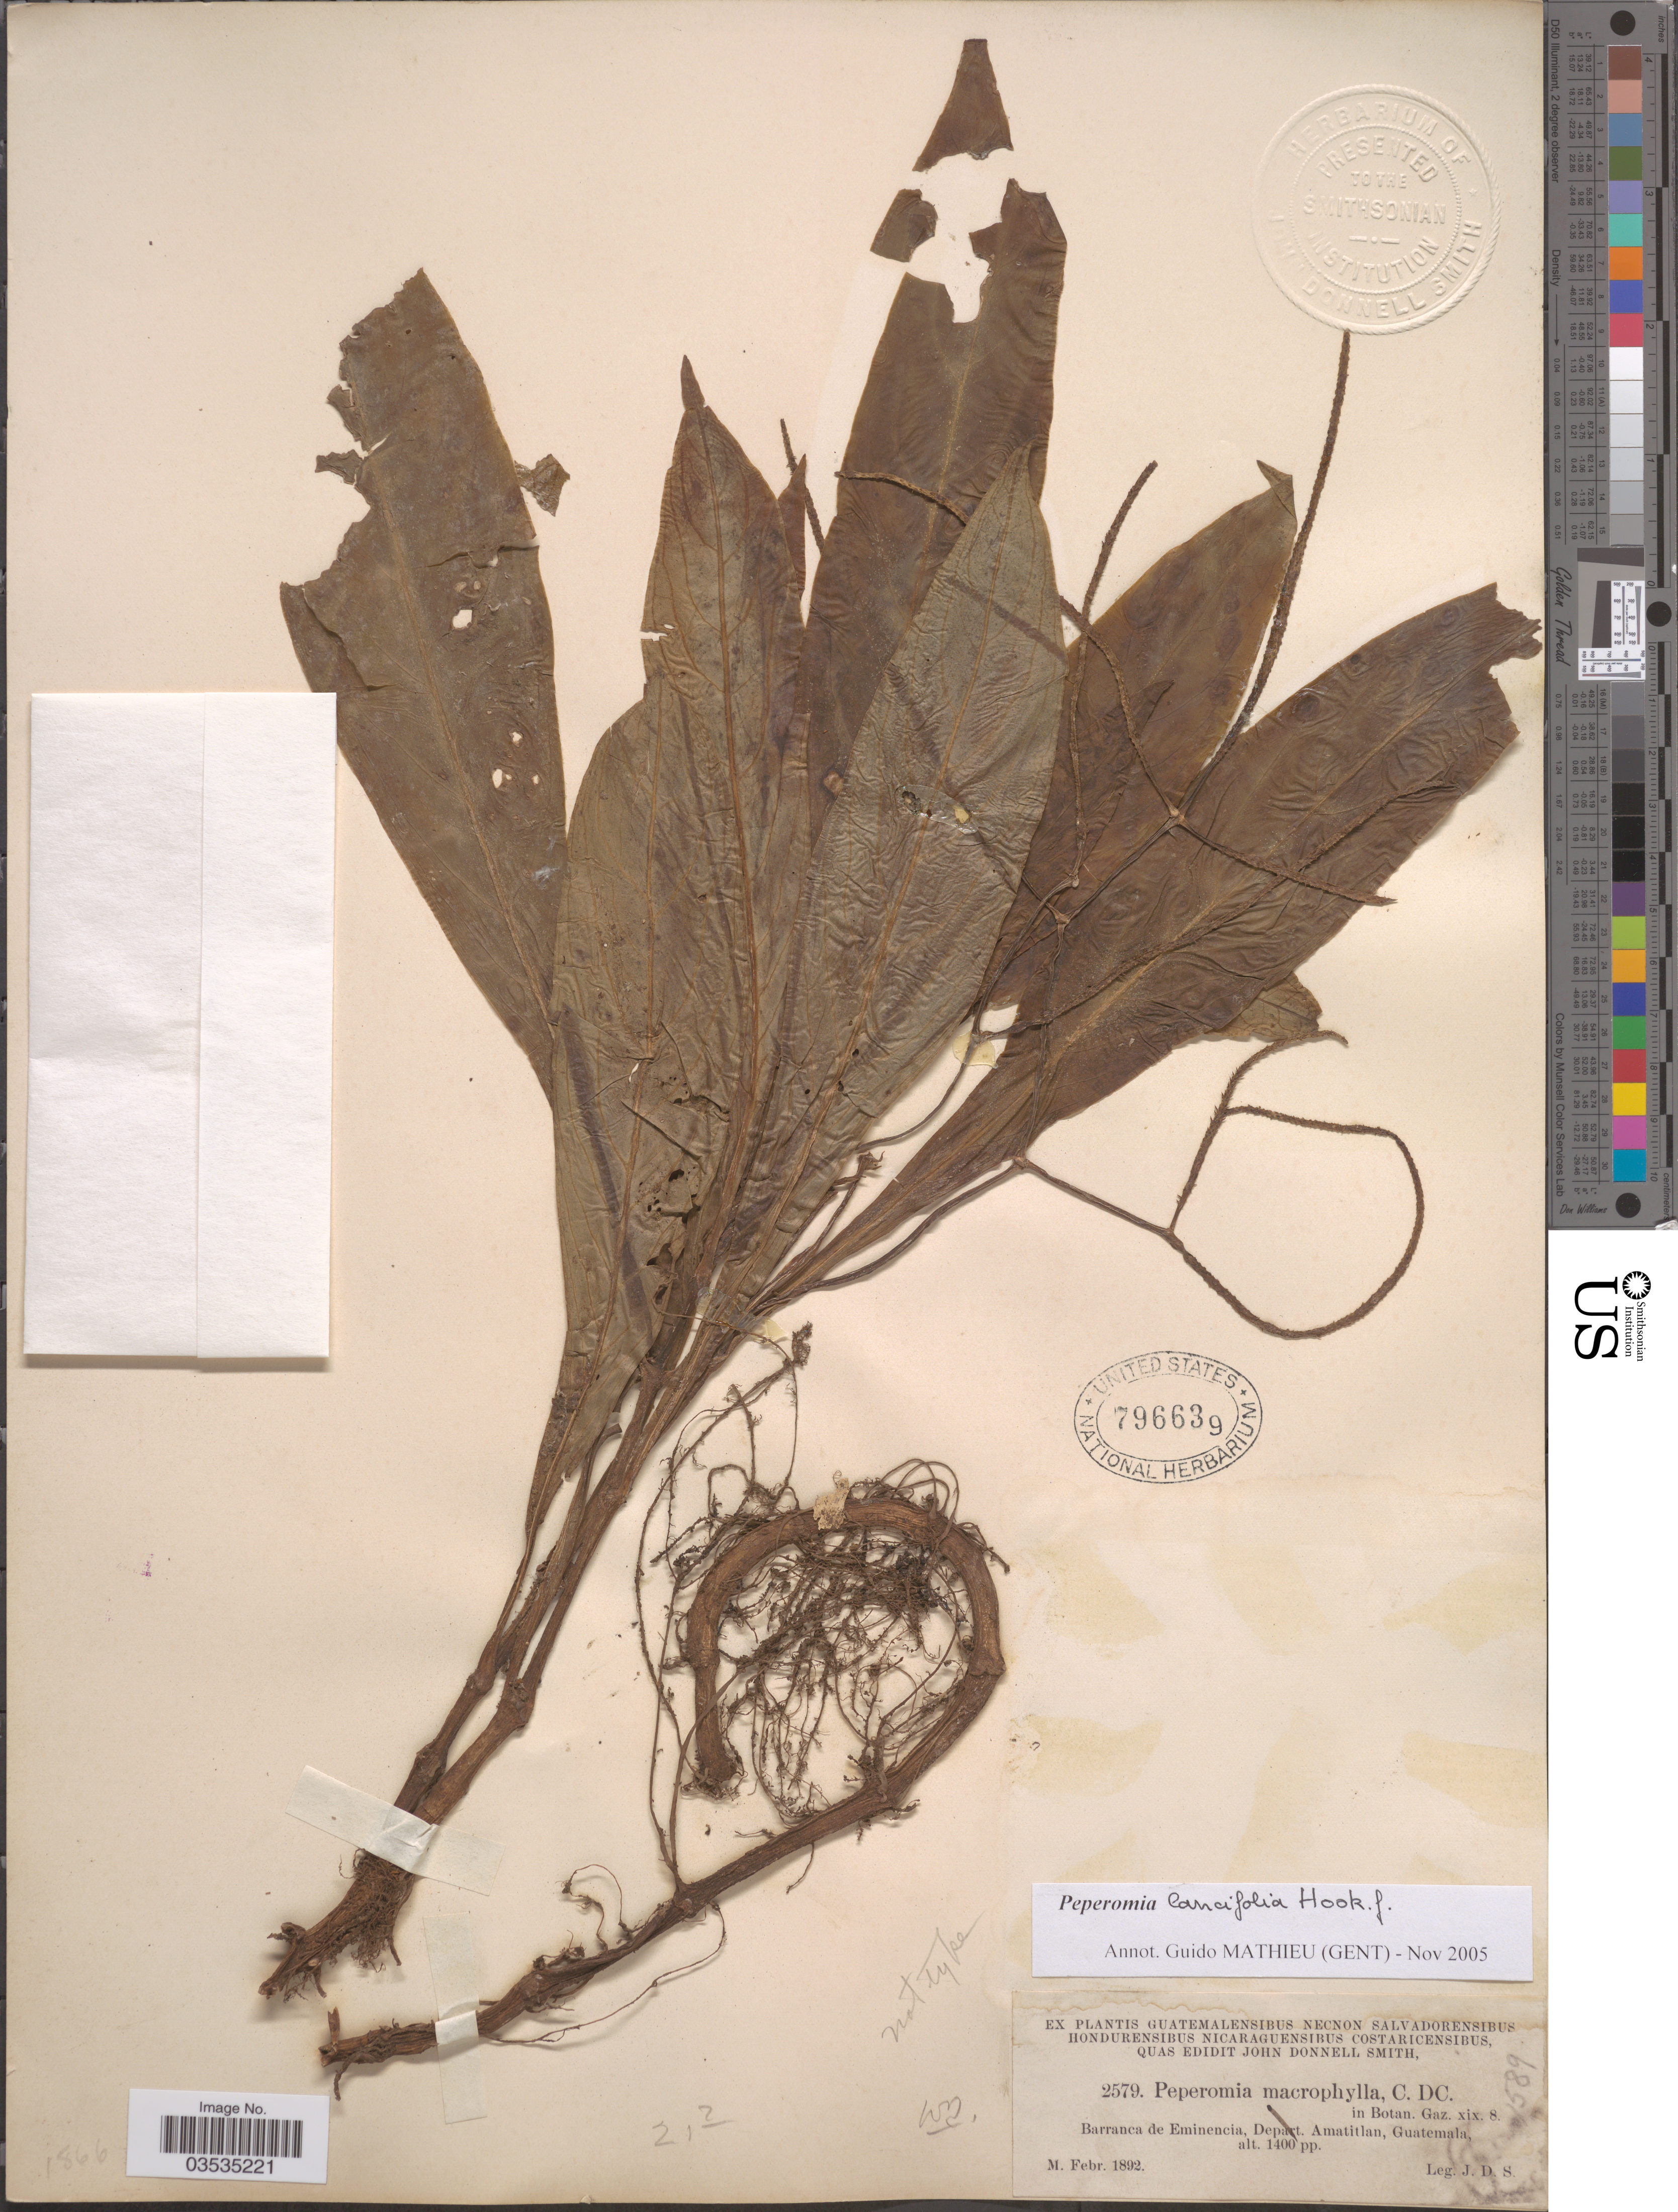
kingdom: Plantae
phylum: Tracheophyta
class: Magnoliopsida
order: Piperales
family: Piperaceae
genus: Peperomia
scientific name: Peperomia lancifolia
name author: Hook.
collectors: J. Donnell Smith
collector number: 2579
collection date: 1892-02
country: Guatemala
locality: Barranca de Eminencia, Depart. Amatitlan.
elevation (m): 427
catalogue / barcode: US 796639